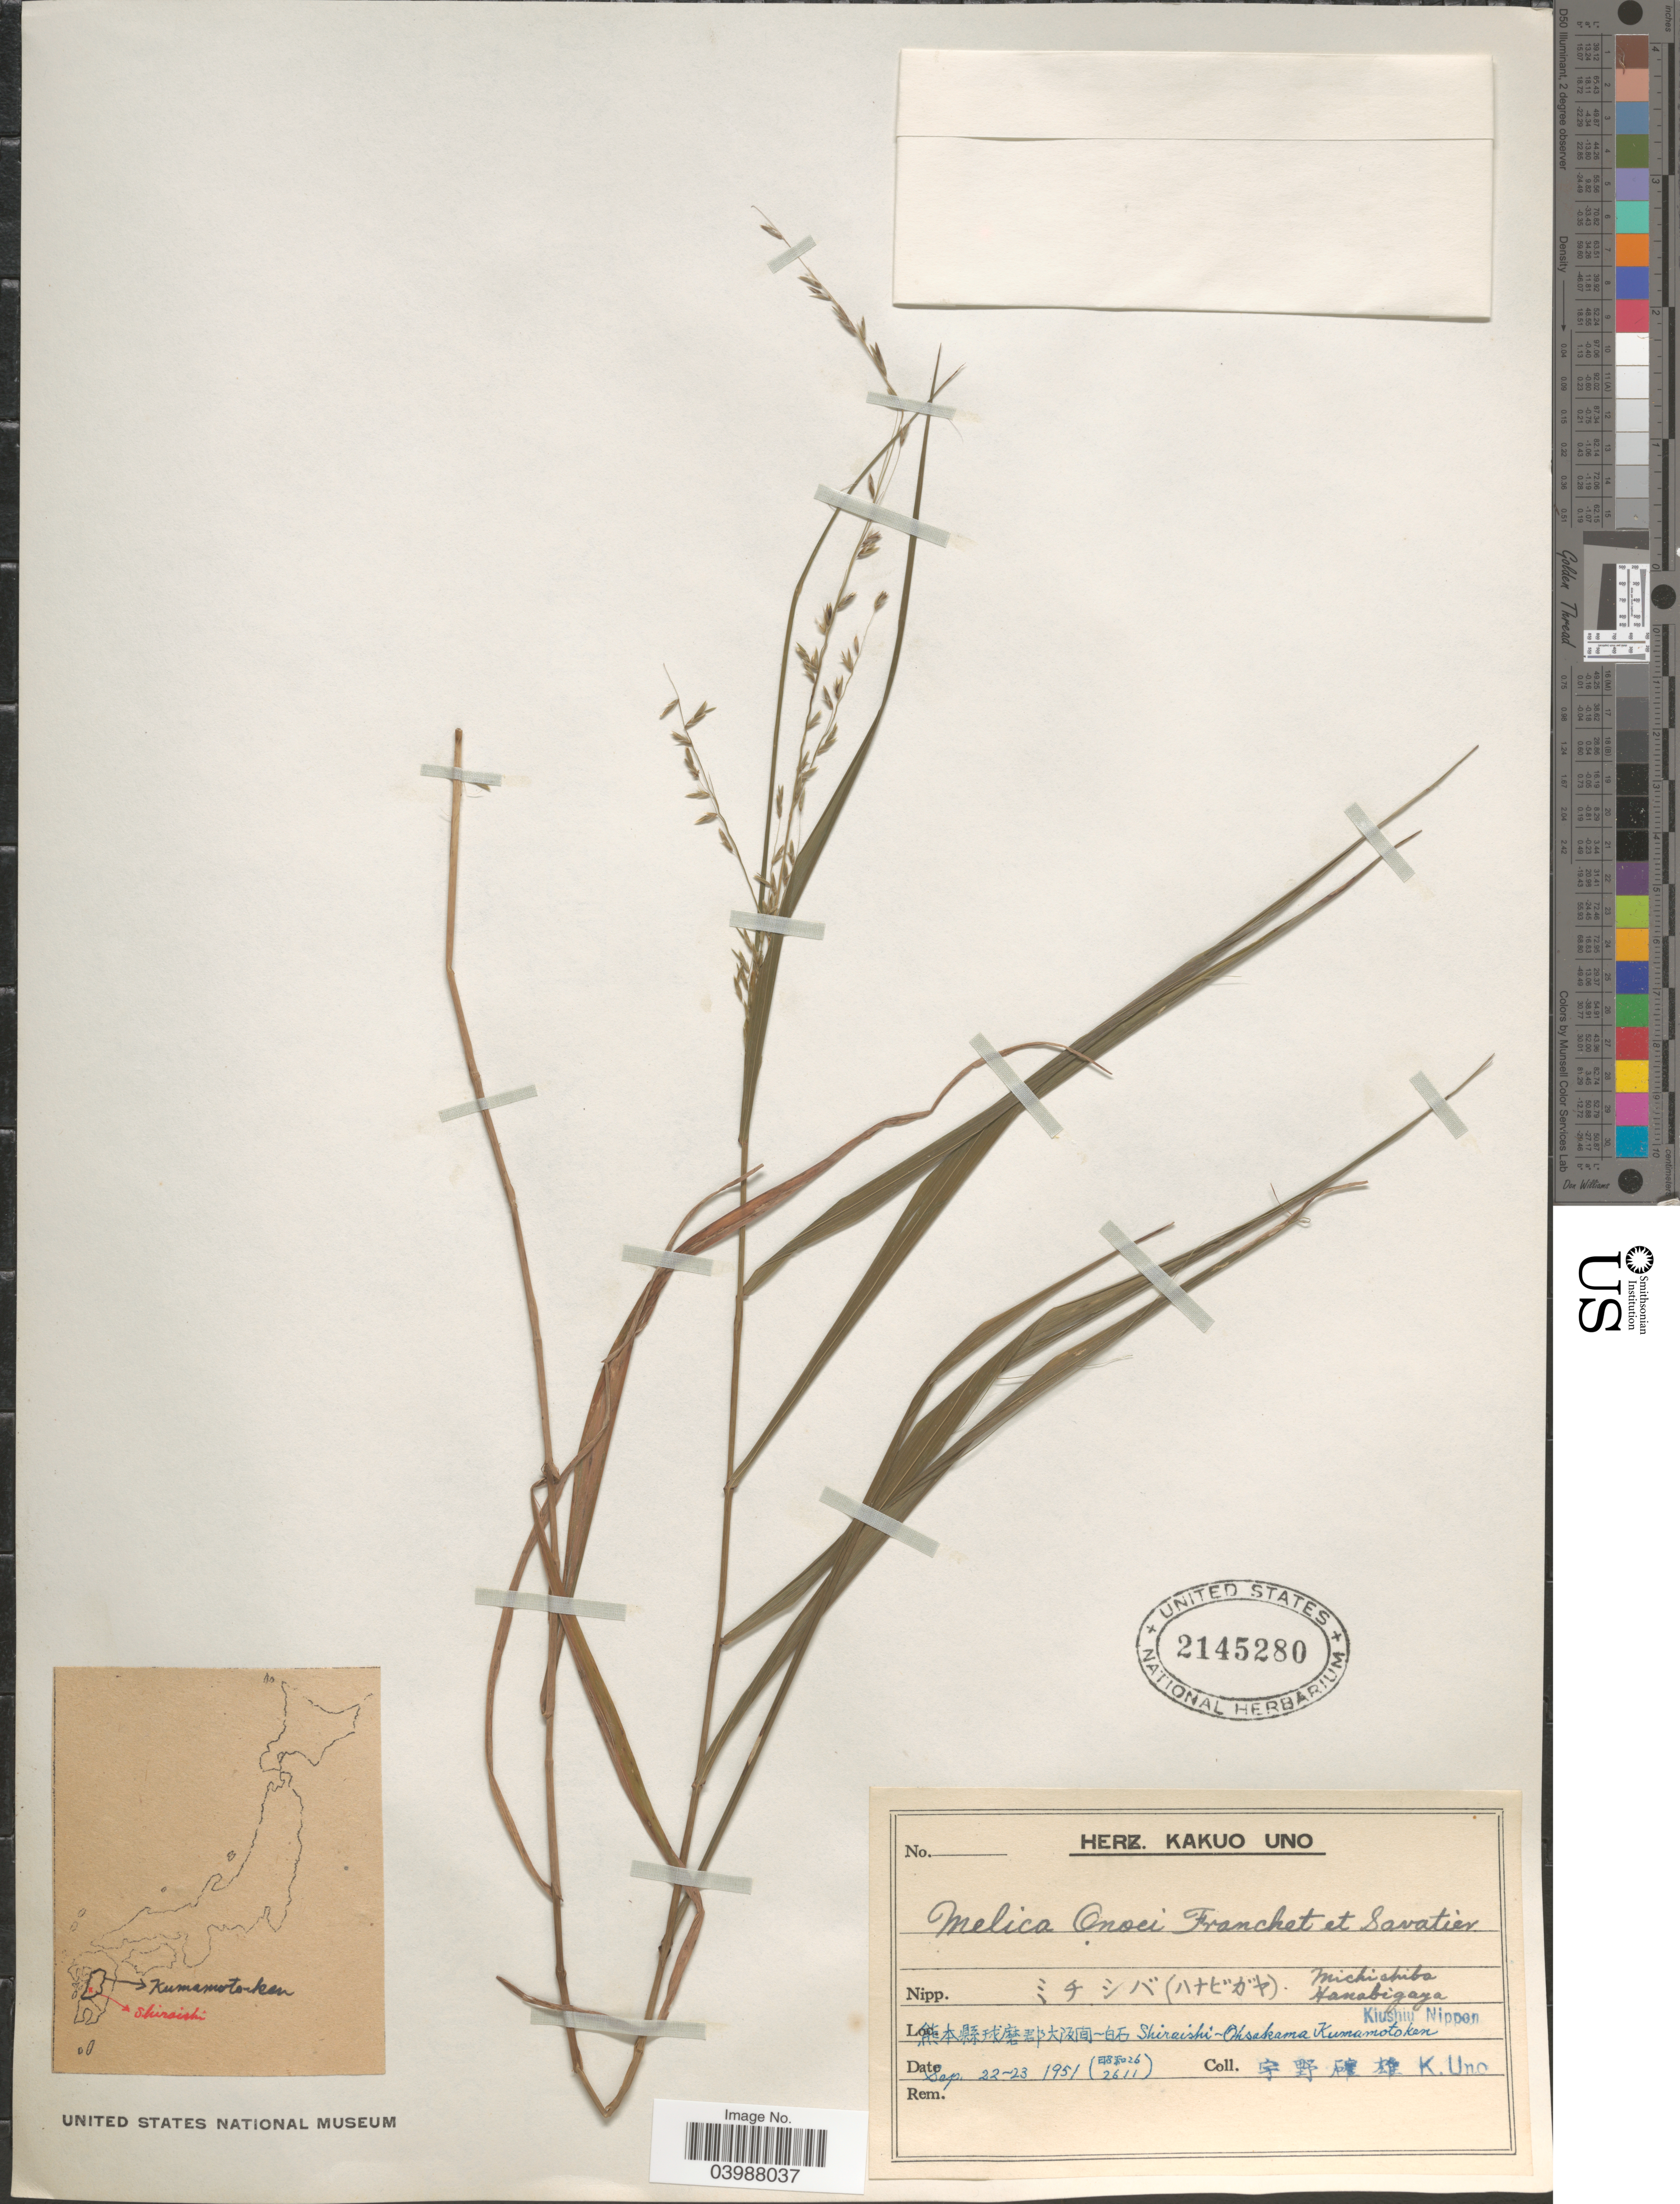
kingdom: Plantae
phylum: Tracheophyta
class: Liliopsida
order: Poales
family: Poaceae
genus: Melica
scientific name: Melica onoei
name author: Franch. & Sav.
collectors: K. Uno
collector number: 26/2611*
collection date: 1951-09-22/1951-09-23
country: Japan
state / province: Kumamoto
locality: X. Shiraishi-Ohsakama Kumamoto Ken.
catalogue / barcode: US 2145280